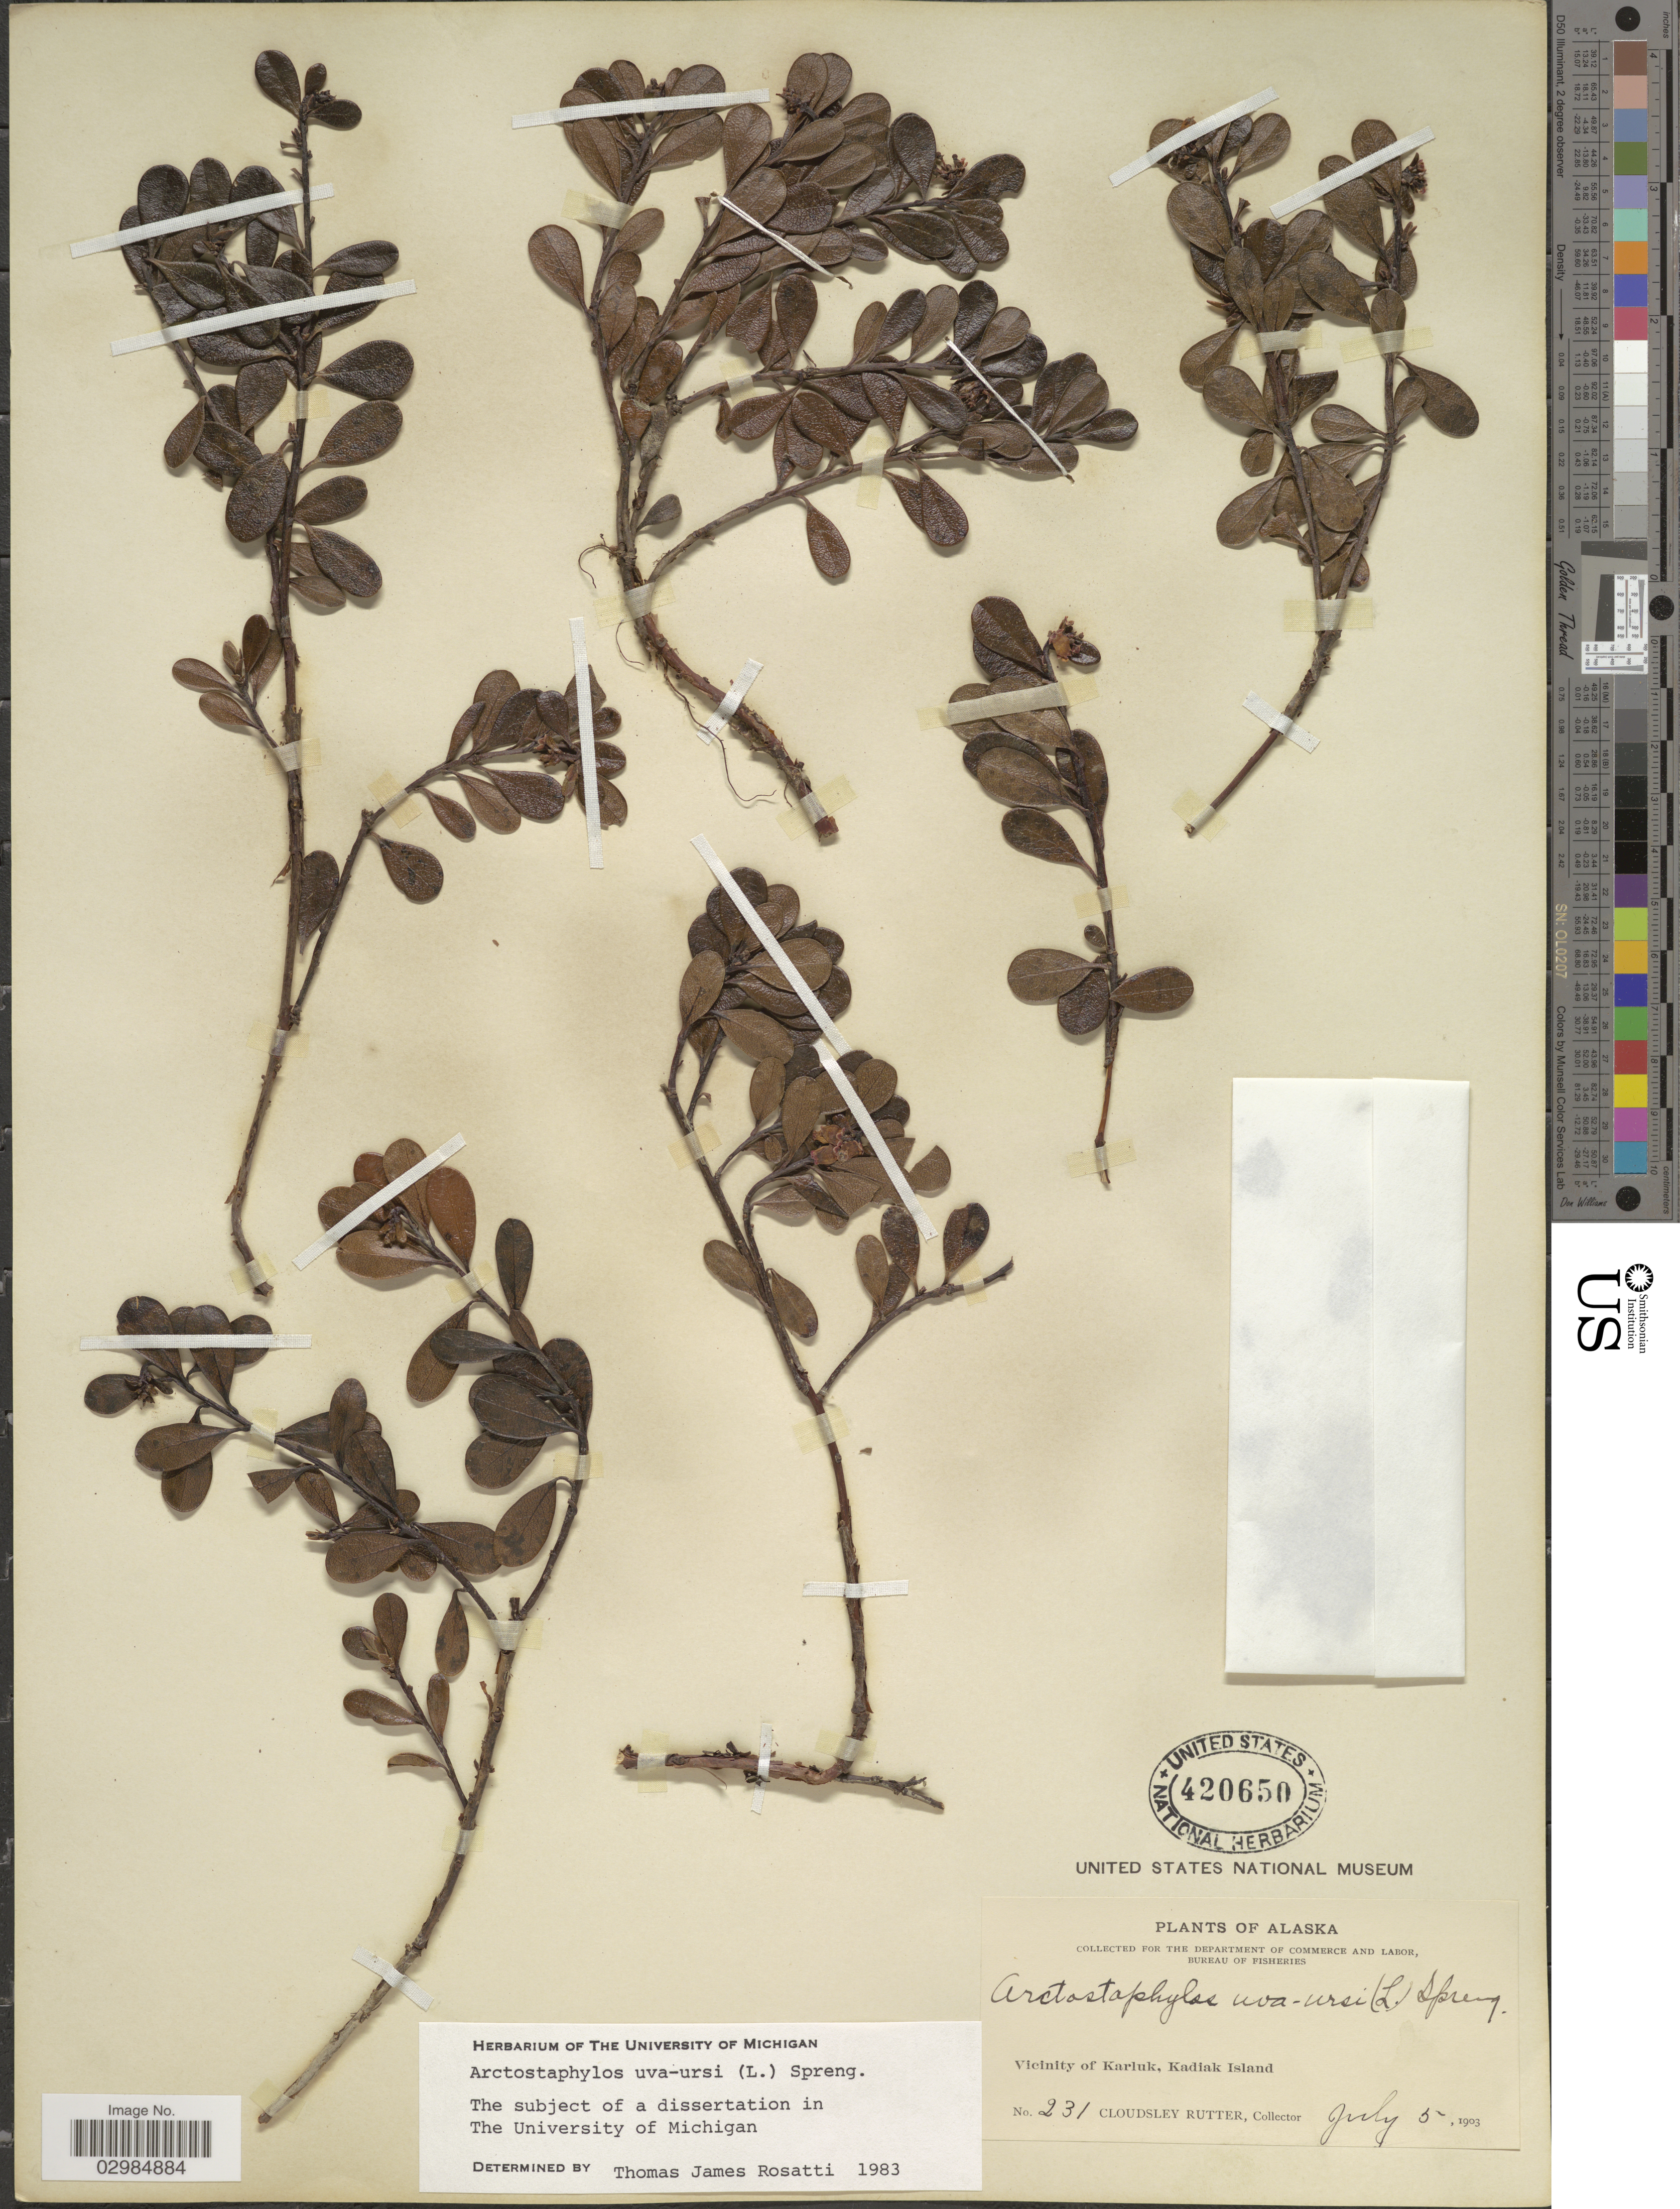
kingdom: Plantae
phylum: Tracheophyta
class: Magnoliopsida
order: Ericales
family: Ericaceae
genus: Arctostaphylos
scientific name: Arctostaphylos uva-ursi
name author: (L.) Spreng.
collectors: C. Rutter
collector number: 231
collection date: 1903-07-05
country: United States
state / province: Alaska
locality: Vicinity of Karluk, Kadiak Island.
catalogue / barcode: US 420650